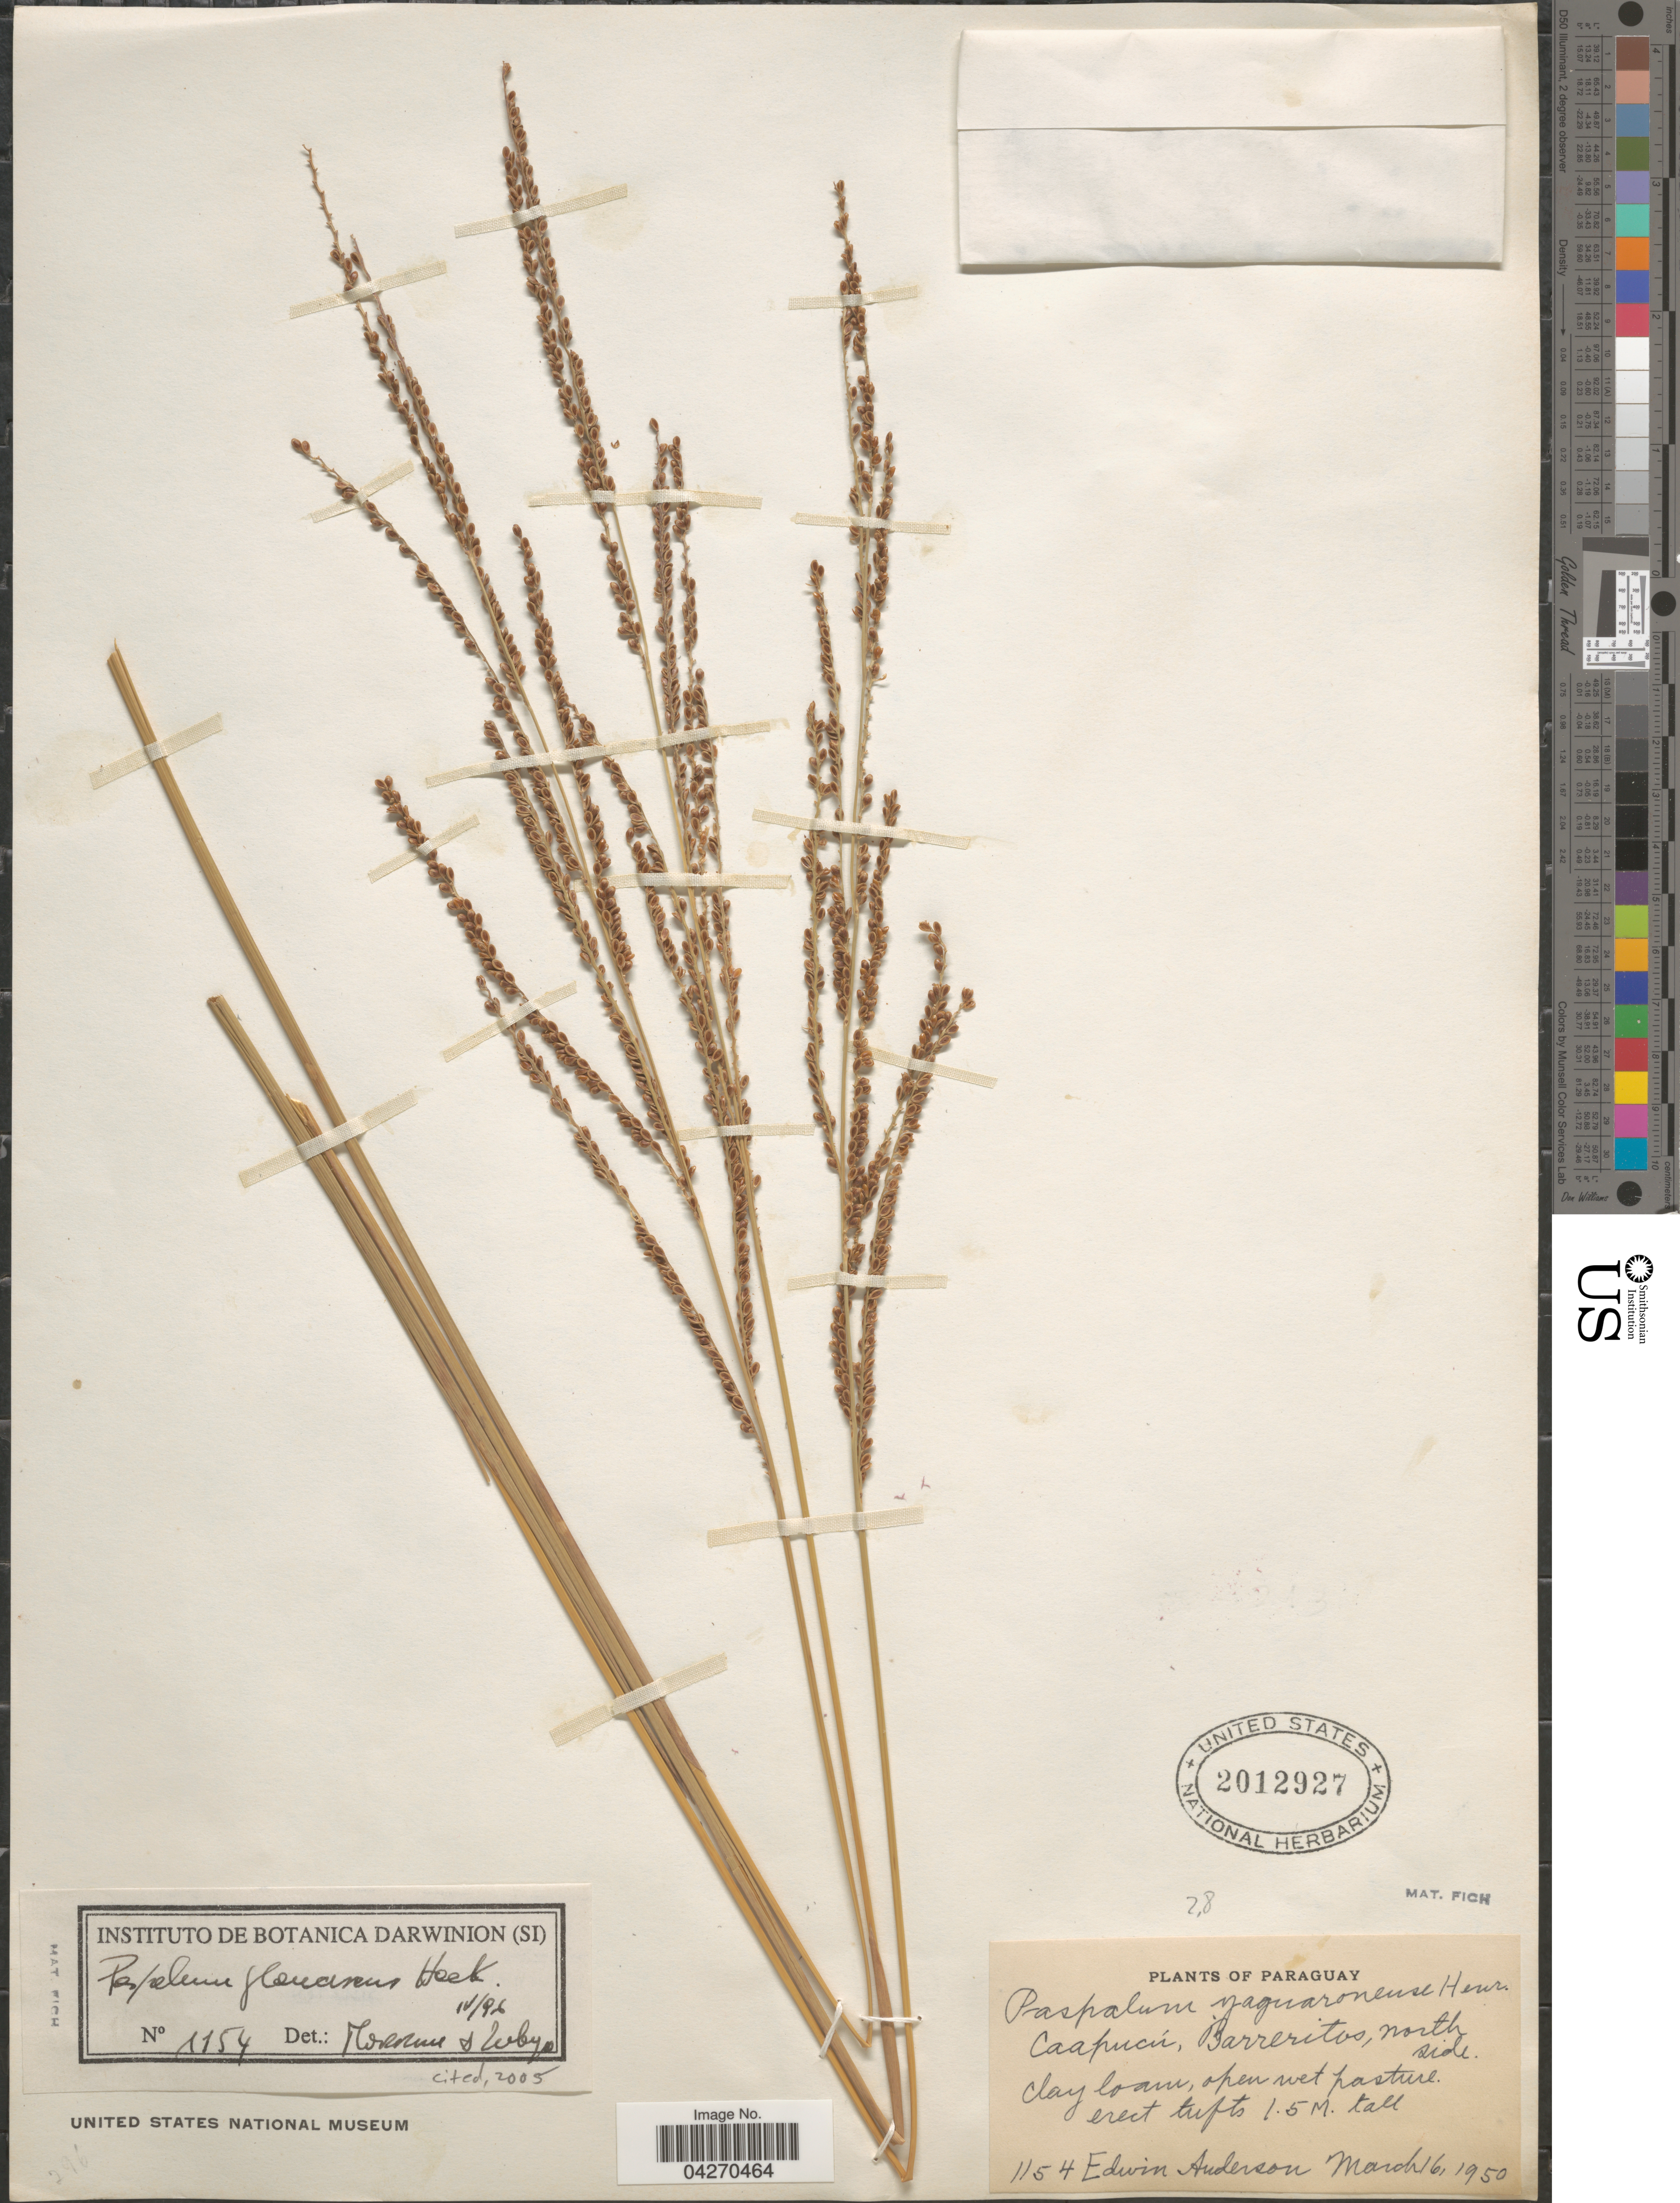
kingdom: Plantae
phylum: Tracheophyta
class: Liliopsida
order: Poales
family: Poaceae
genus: Paspalum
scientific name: Paspalum glaucescens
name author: Hack.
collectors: E. Anderson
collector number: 1154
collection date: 1950-03-16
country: Paraguay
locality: Caapucú, Barreritos, north side.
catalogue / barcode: US 2012927